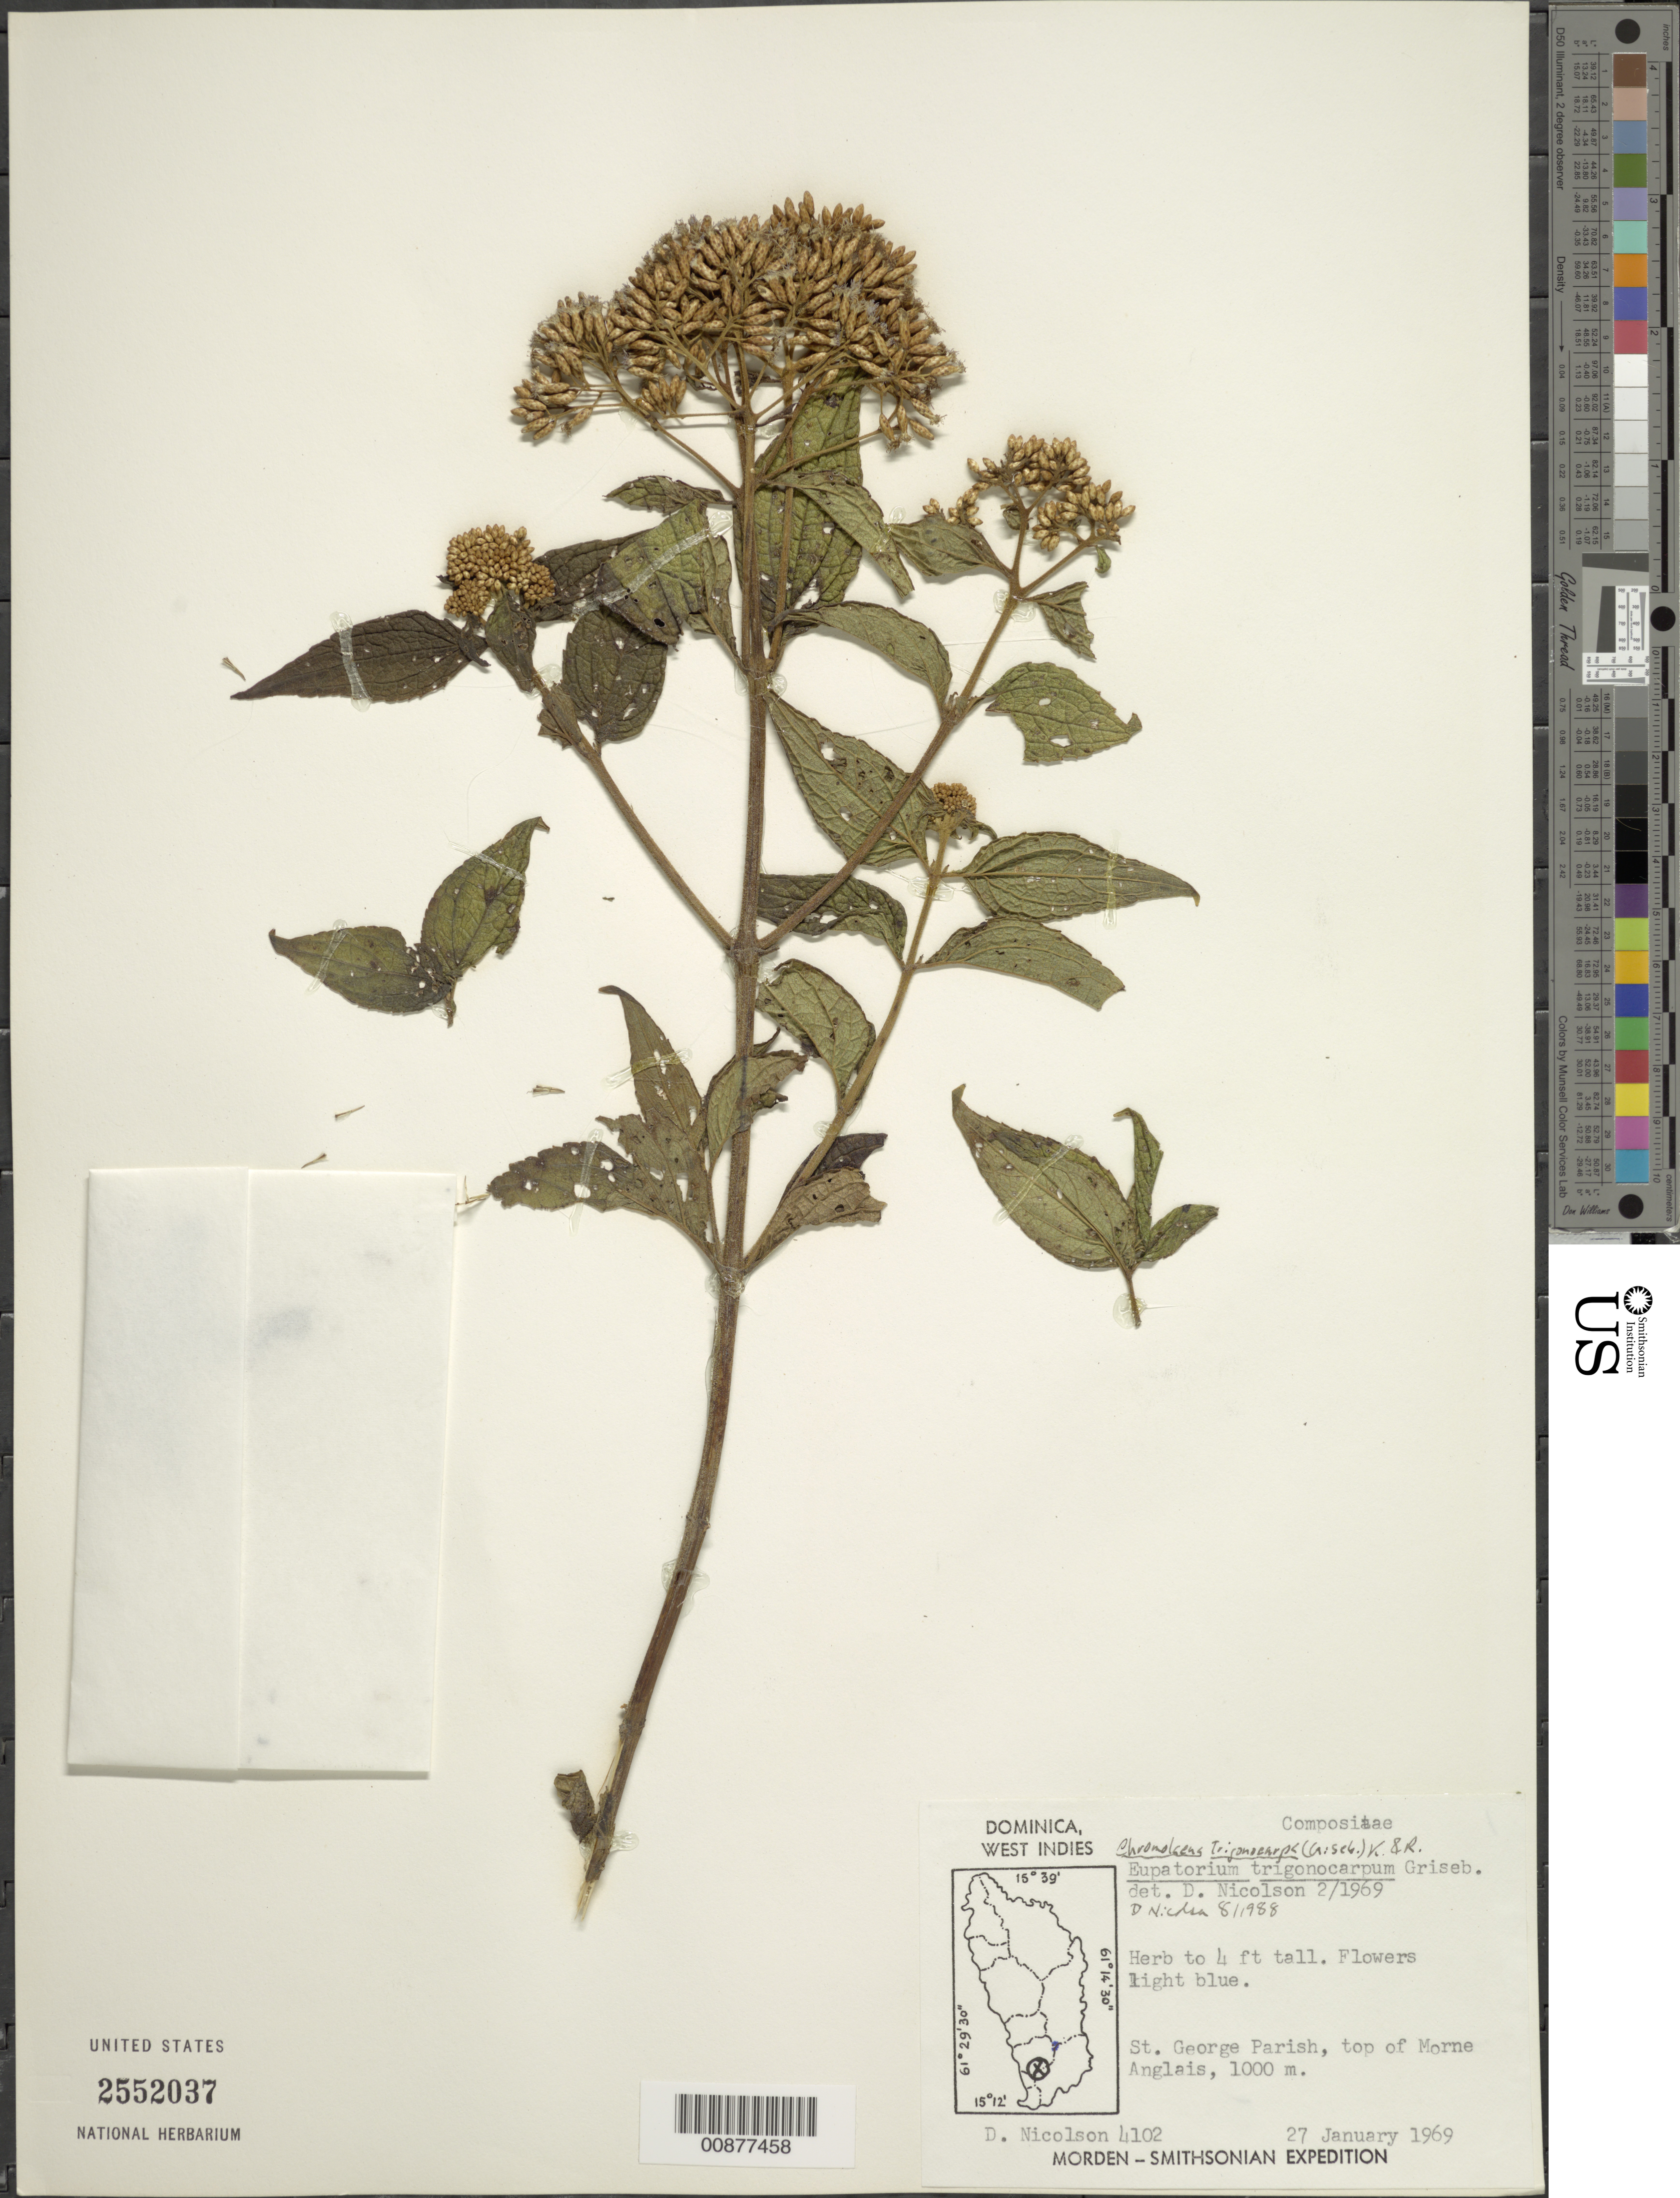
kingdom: Plantae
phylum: Tracheophyta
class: Magnoliopsida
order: Asterales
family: Asteraceae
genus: Chromolaena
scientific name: Chromolaena trigonocarpa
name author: (Griseb.) R.M. King & H. Rob.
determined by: Nicolson, Dan H.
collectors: D. H. Nicolson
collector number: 4102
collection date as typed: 27 Jan 1969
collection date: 1969-01-27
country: Dominica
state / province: St. George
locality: Top of Morne Anglais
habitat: Summit of morne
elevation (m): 1000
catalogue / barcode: US 2552037